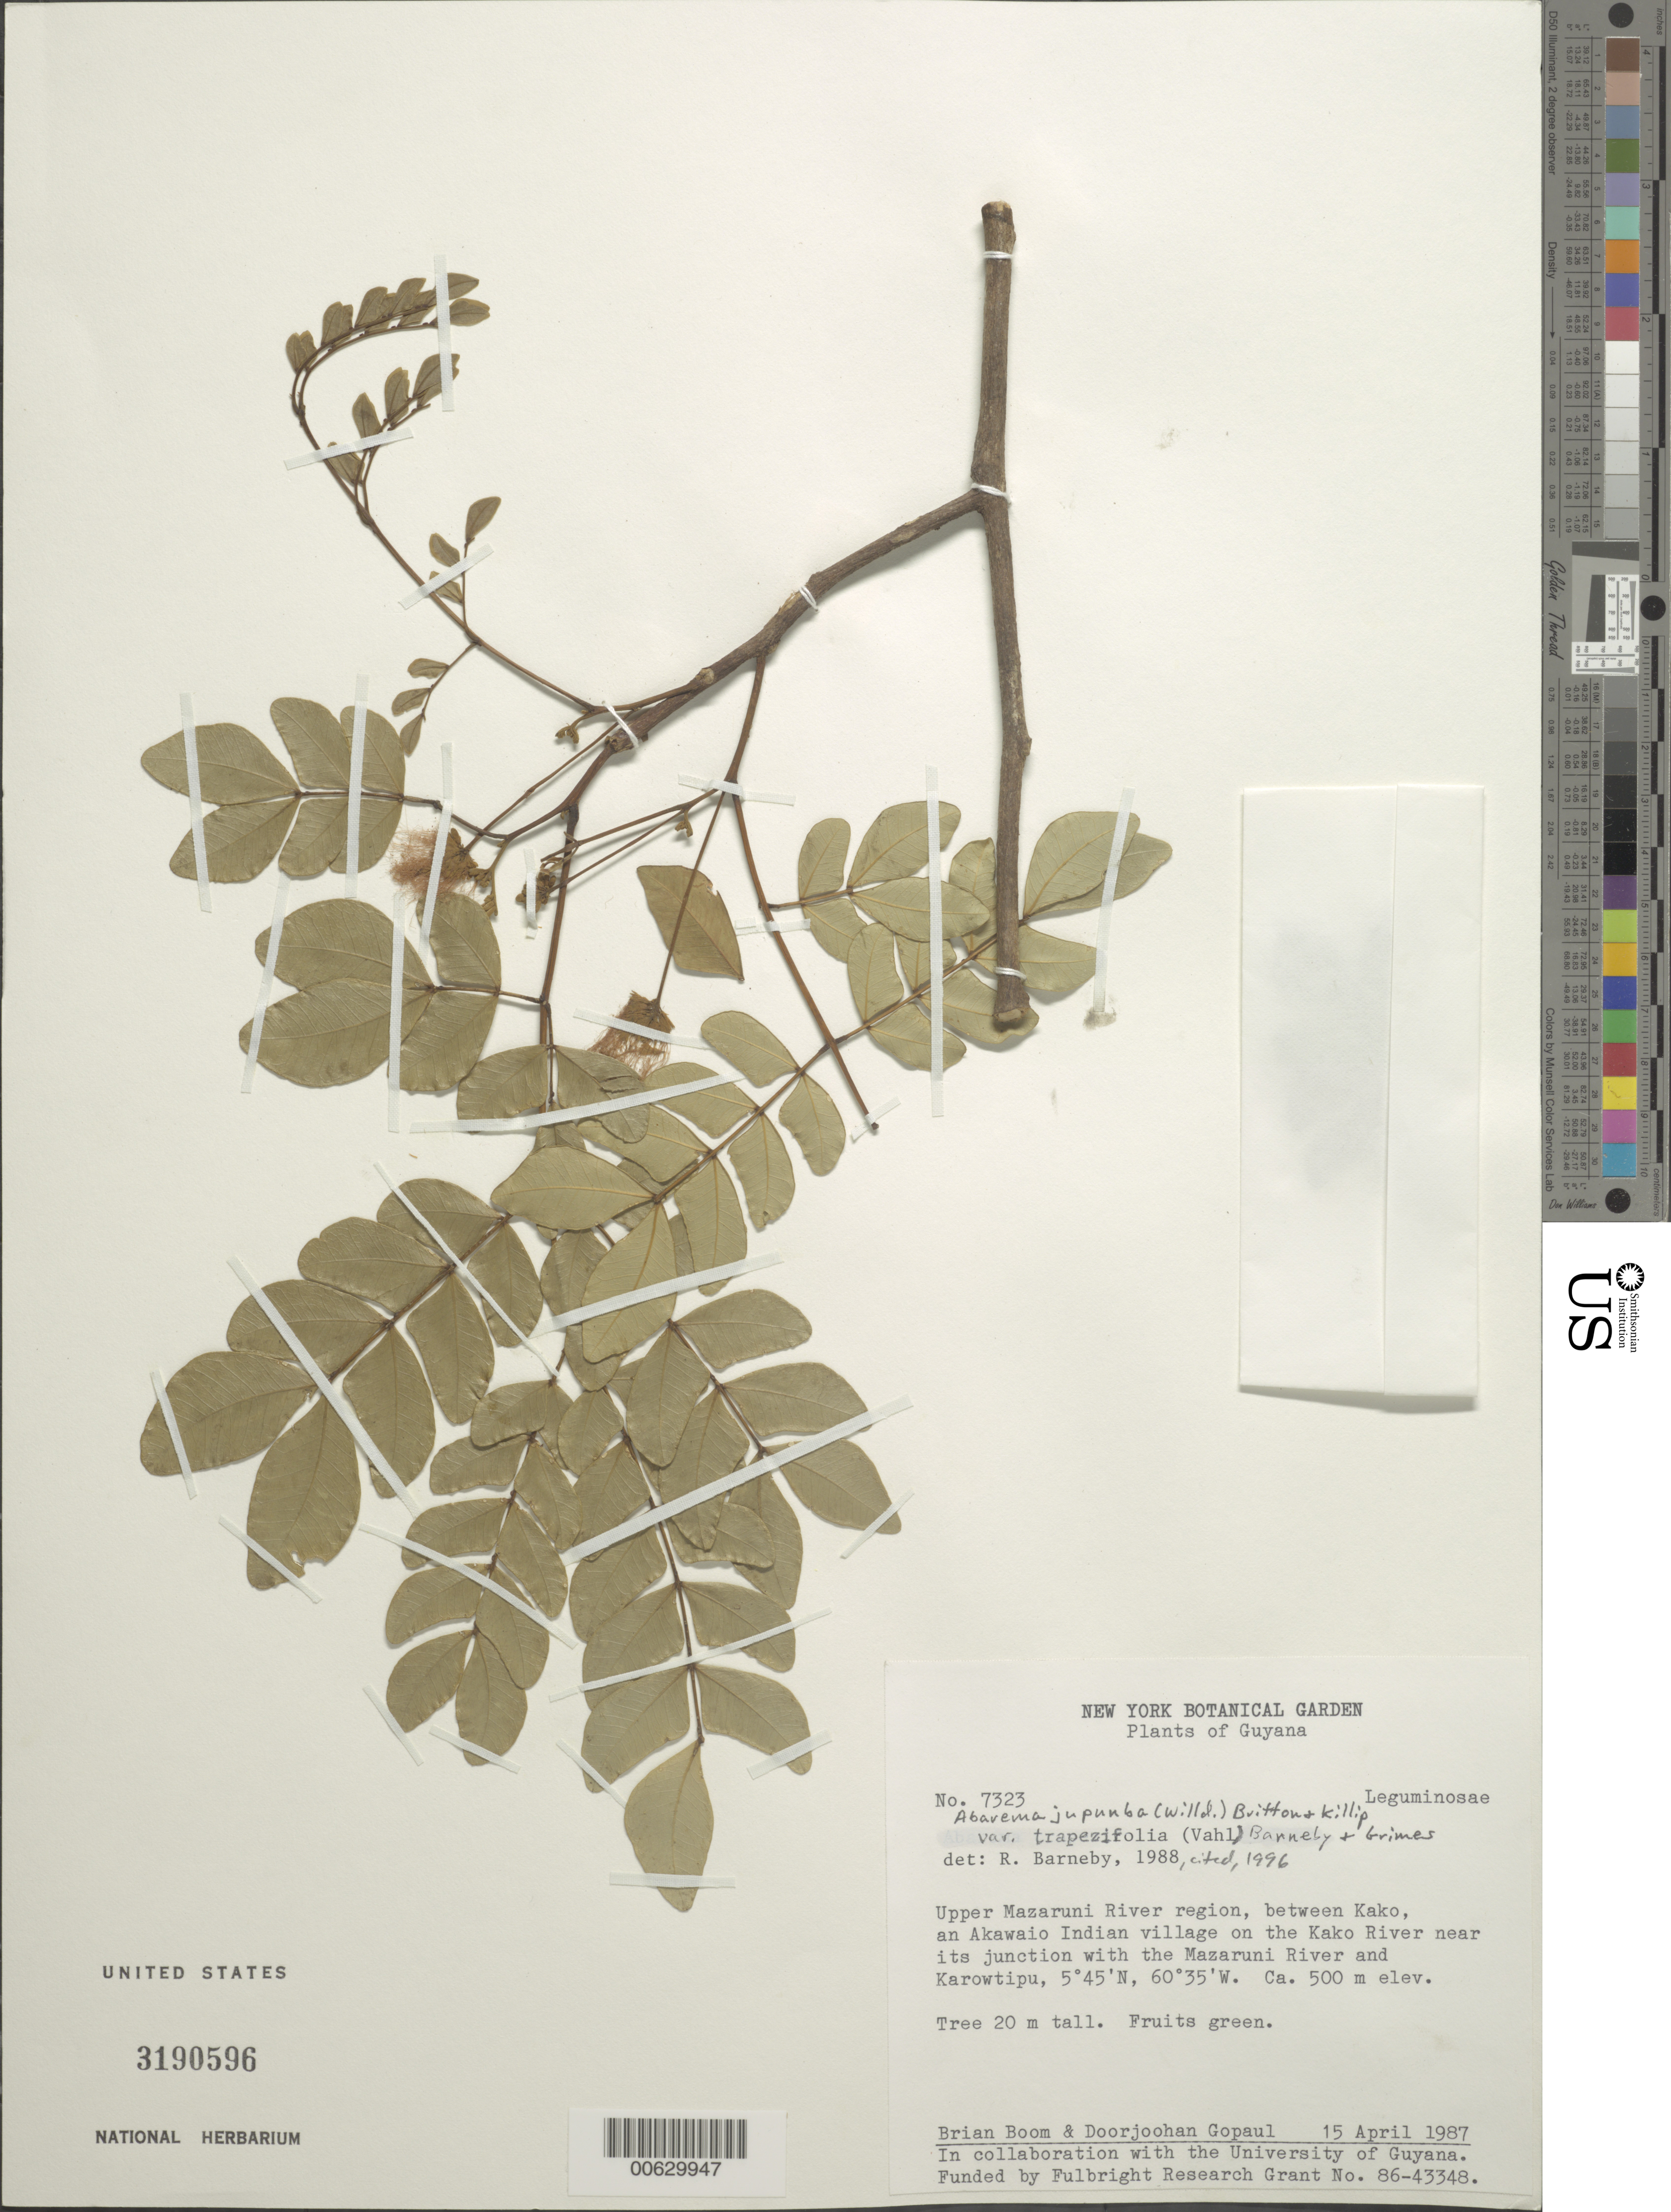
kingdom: Plantae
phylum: Tracheophyta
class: Magnoliopsida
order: Fabales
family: Fabaceae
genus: Jupunba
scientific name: Jupunba trapezifolia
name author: (Vahl) Moldenke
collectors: B. M. Boom & D. Gopaul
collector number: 7323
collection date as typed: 15-Apr-87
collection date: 1987-04-15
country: Guyana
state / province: Cuyuni-Mazaruni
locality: Kako Village vic., upper Mazaruni River region, on Kako R. near jct with Mazaruni R. and Karowtipu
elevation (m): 500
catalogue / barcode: US 3190596